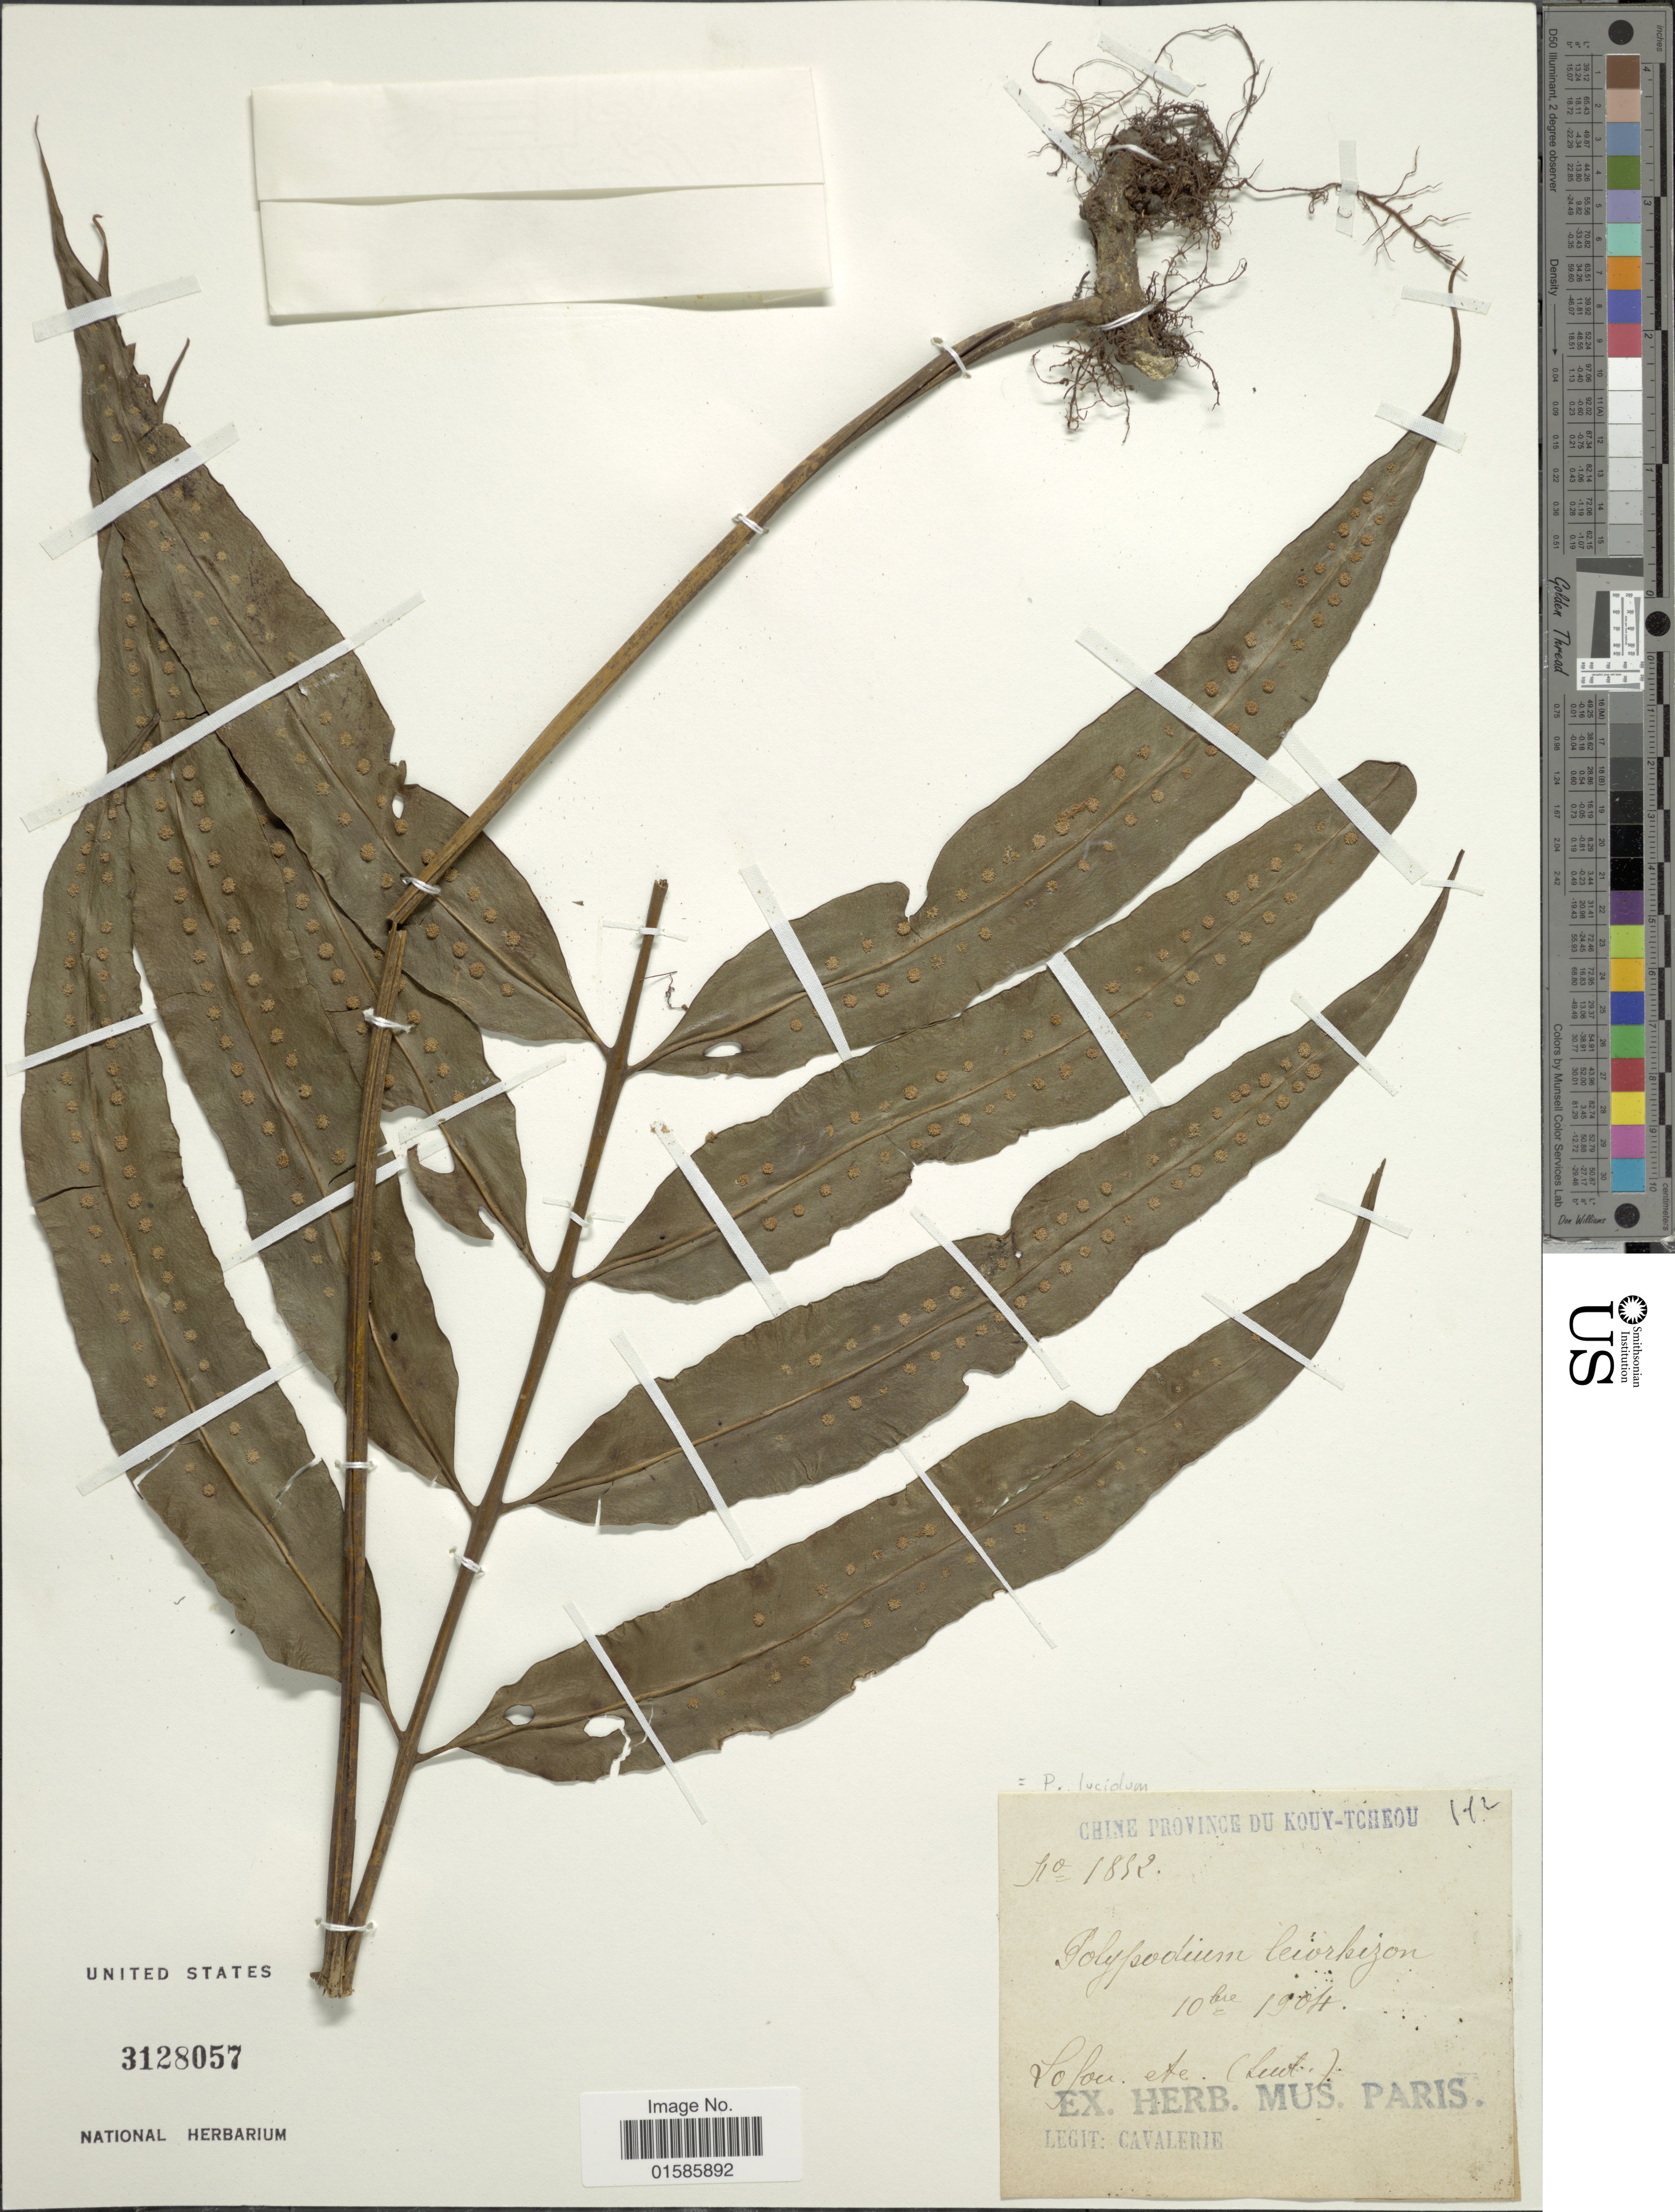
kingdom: Plantae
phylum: Tracheophyta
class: Polypodiopsida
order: Polypodiales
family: Polypodiaceae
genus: Microsorum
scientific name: Microsorum lucidum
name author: (Roxb. ex Griff.) Copel.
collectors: -. Cavalerie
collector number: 1892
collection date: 1904-12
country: China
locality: Province du Kouy-Tcheou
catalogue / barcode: US 3128057